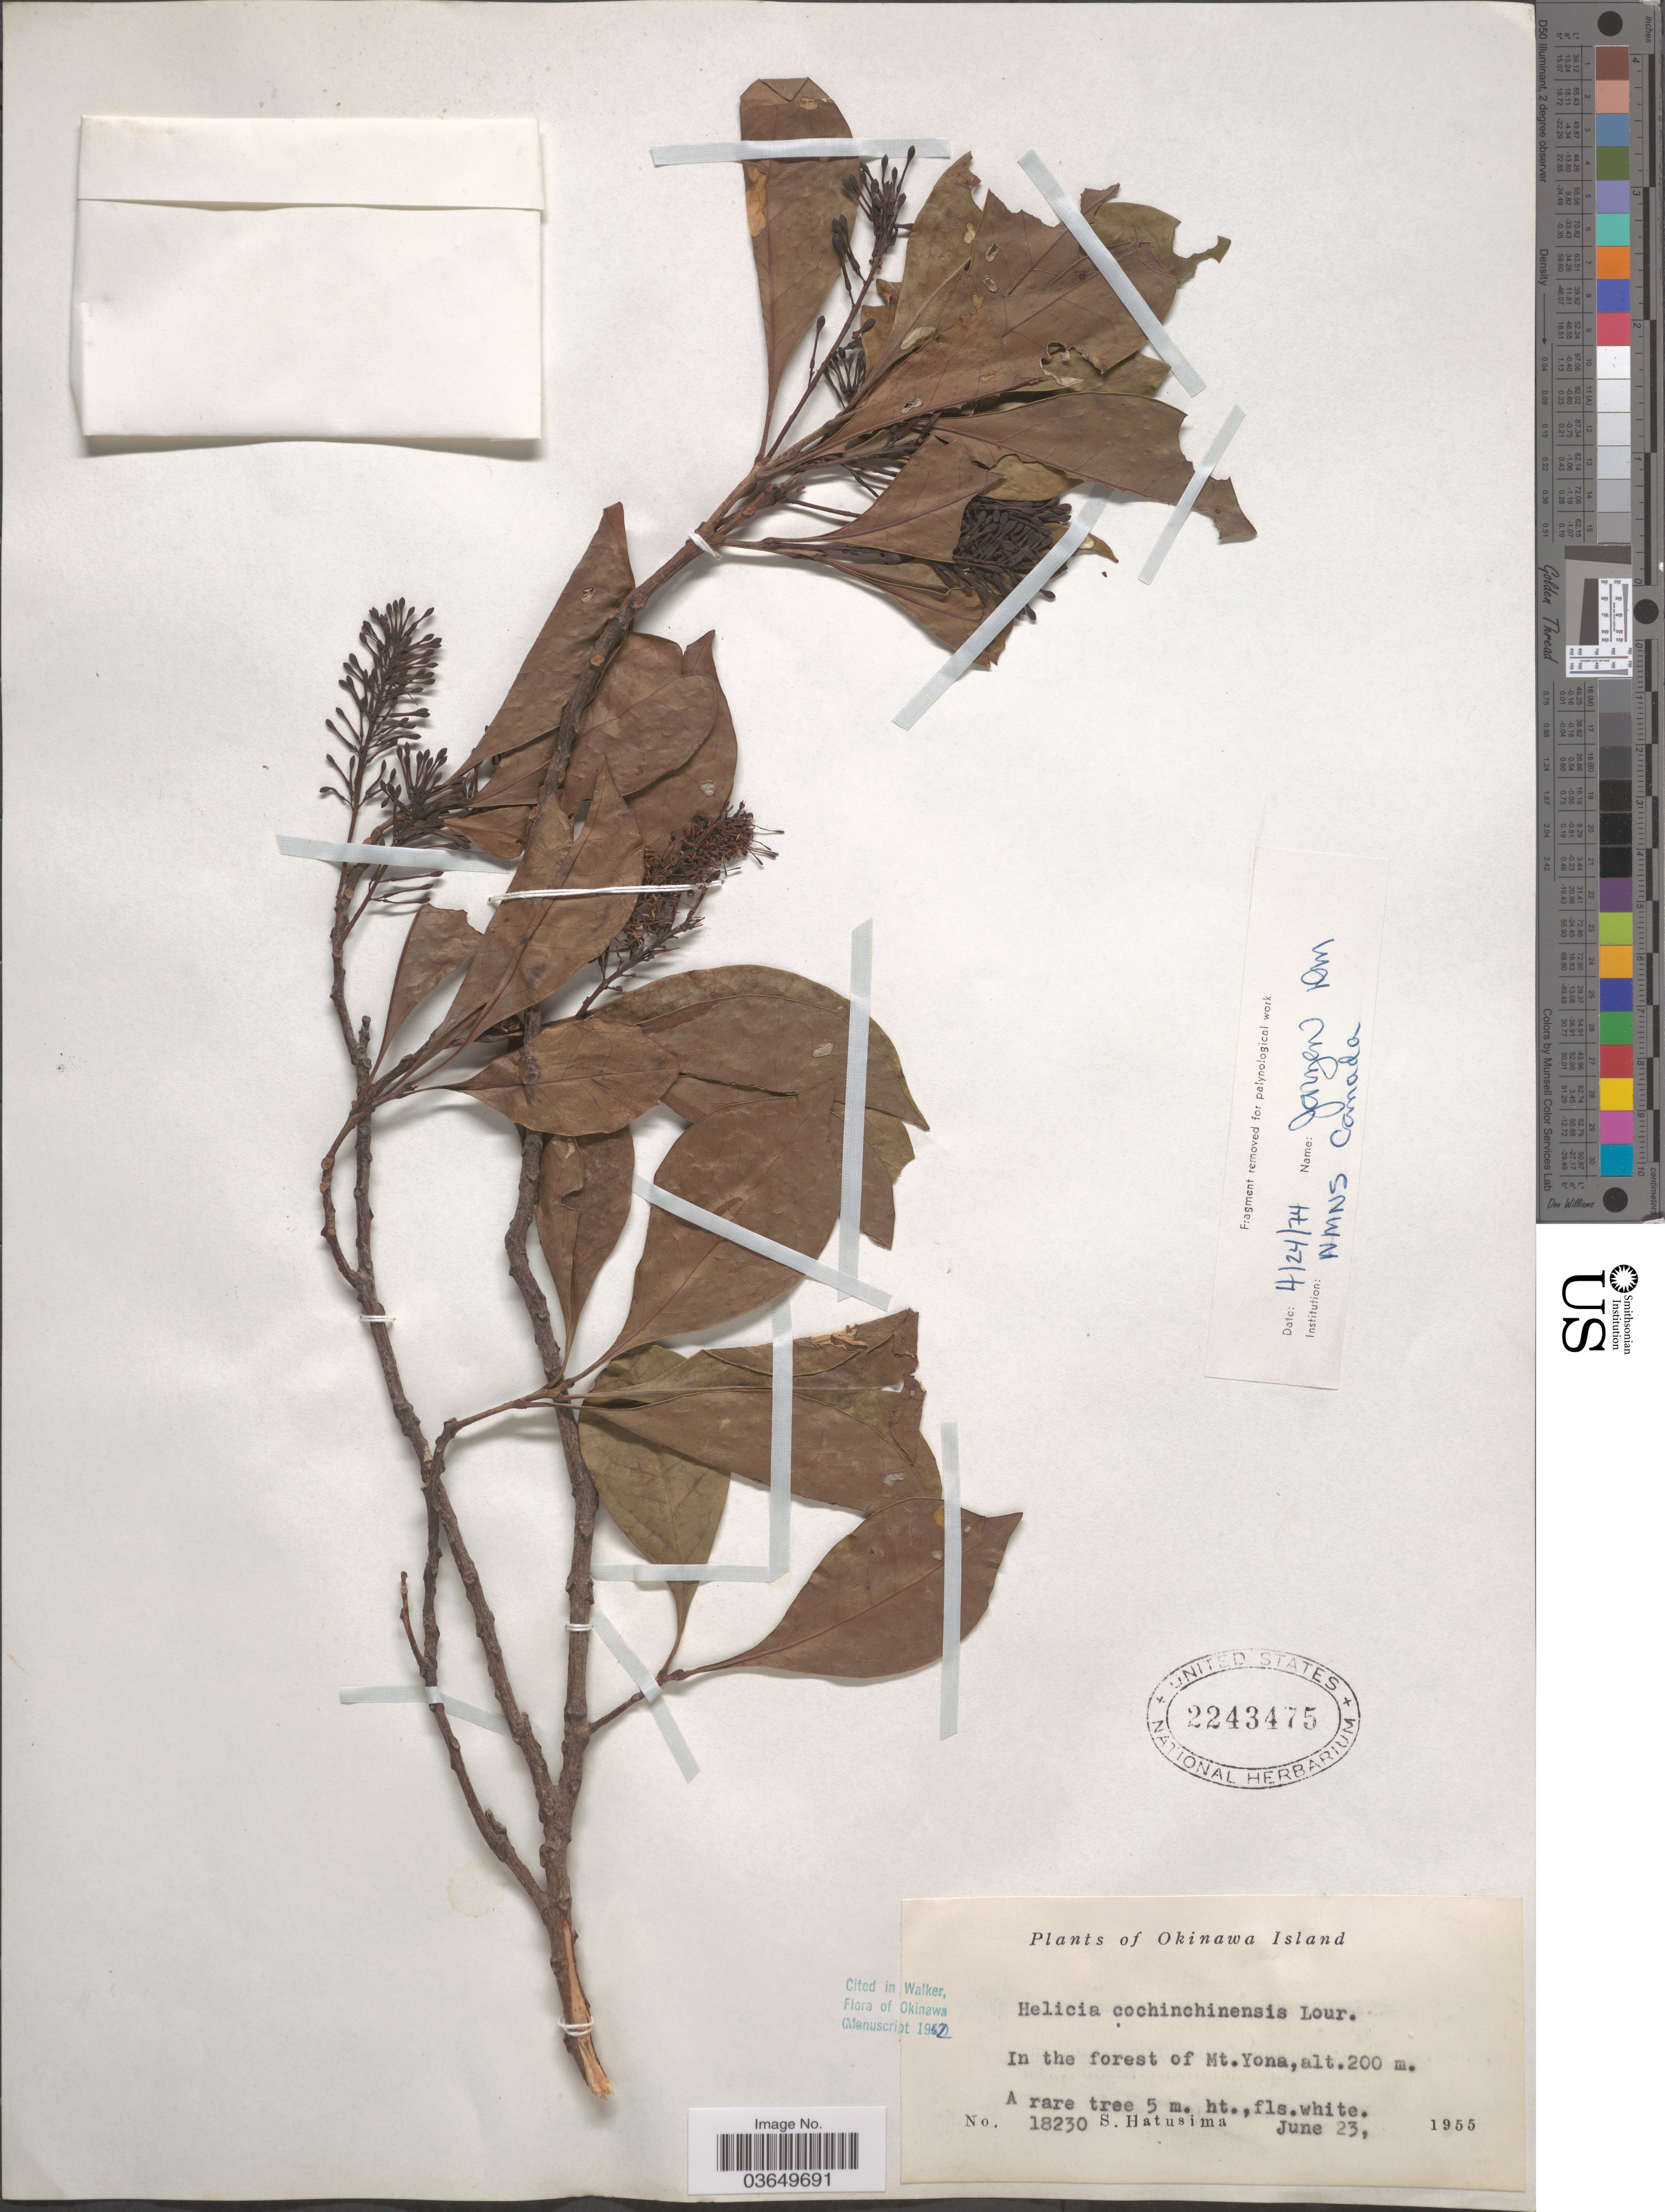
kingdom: Plantae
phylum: Tracheophyta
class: Magnoliopsida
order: Proteales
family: Proteaceae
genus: Helicia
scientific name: Helicia cochinchinensis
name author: Lour.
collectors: S. Hatusima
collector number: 18230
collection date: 1955-06-23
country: Japan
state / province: Okinawa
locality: Okinawa Island. In the forest of Mt. Yona.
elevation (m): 200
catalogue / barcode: US 2243475